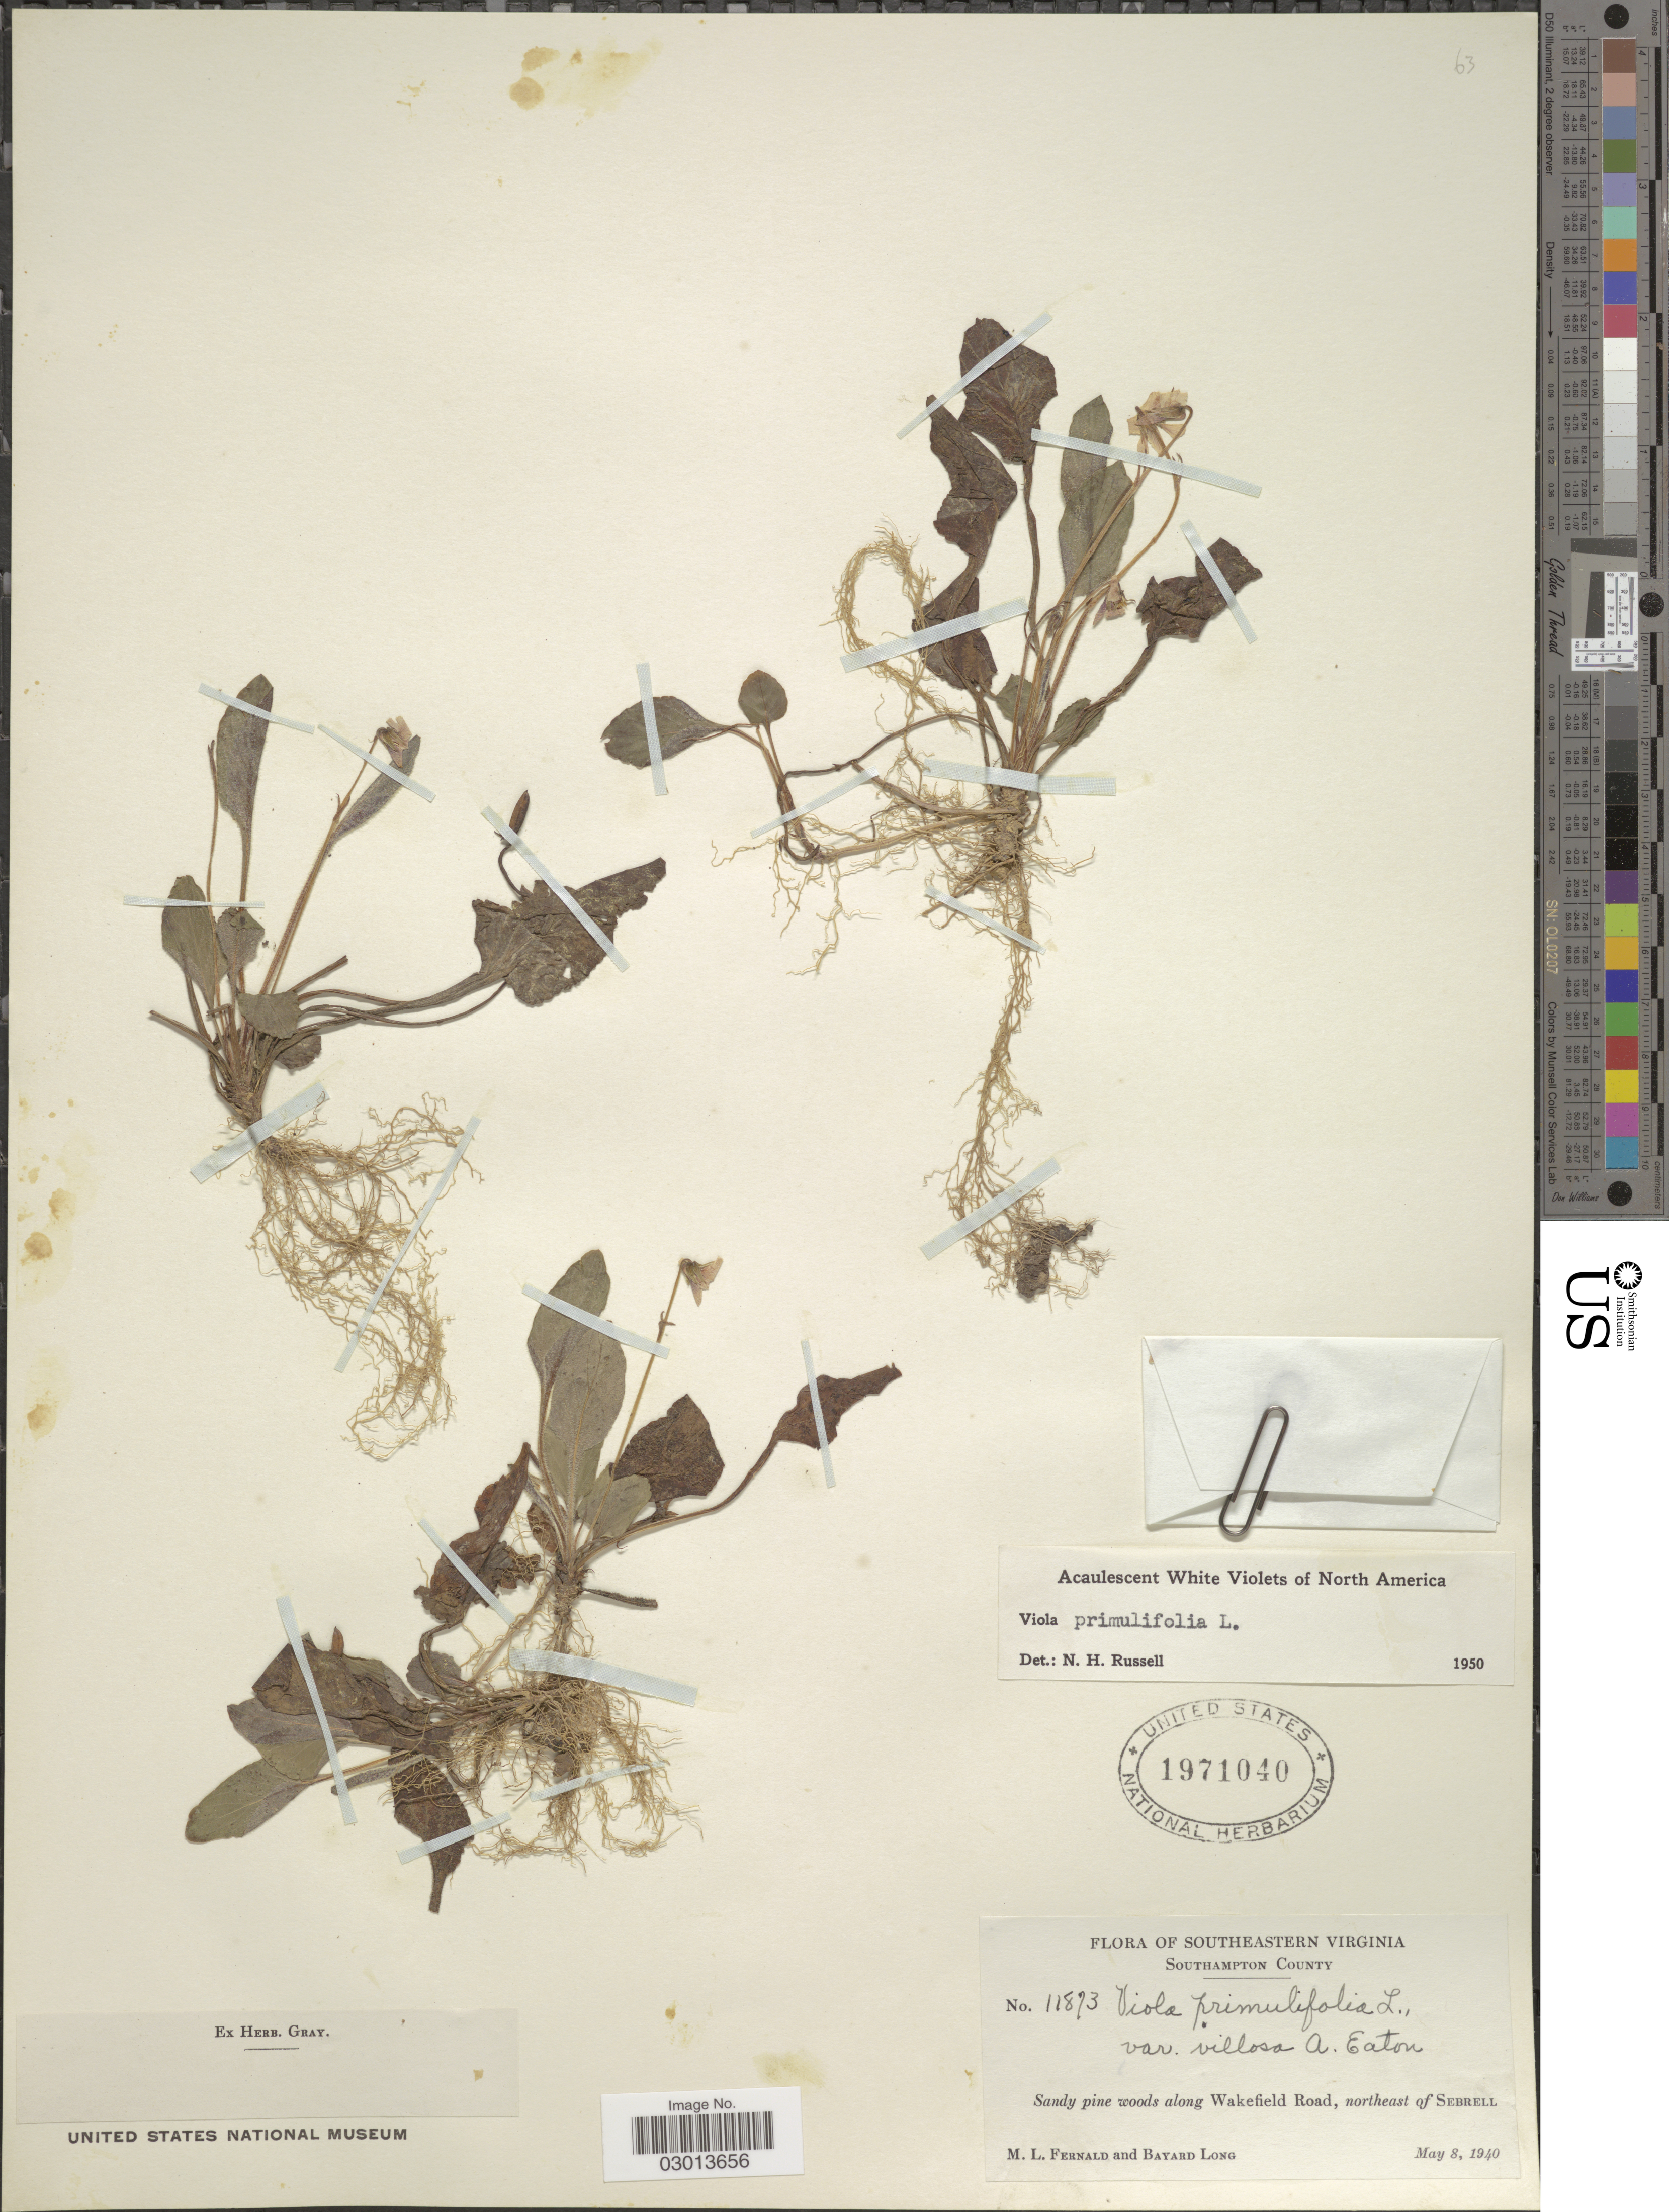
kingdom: Plantae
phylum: Tracheophyta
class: Magnoliopsida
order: Malpighiales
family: Violaceae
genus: Viola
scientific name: Viola primulifolia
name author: L.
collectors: M. L. Fernald & B. Long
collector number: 11873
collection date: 1940-05-08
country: United States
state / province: Virginia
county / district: Southampton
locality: Southeastern Virginia. Southampton County. Along Wakefield Road, northeast of Sebrell.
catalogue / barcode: US 1971040